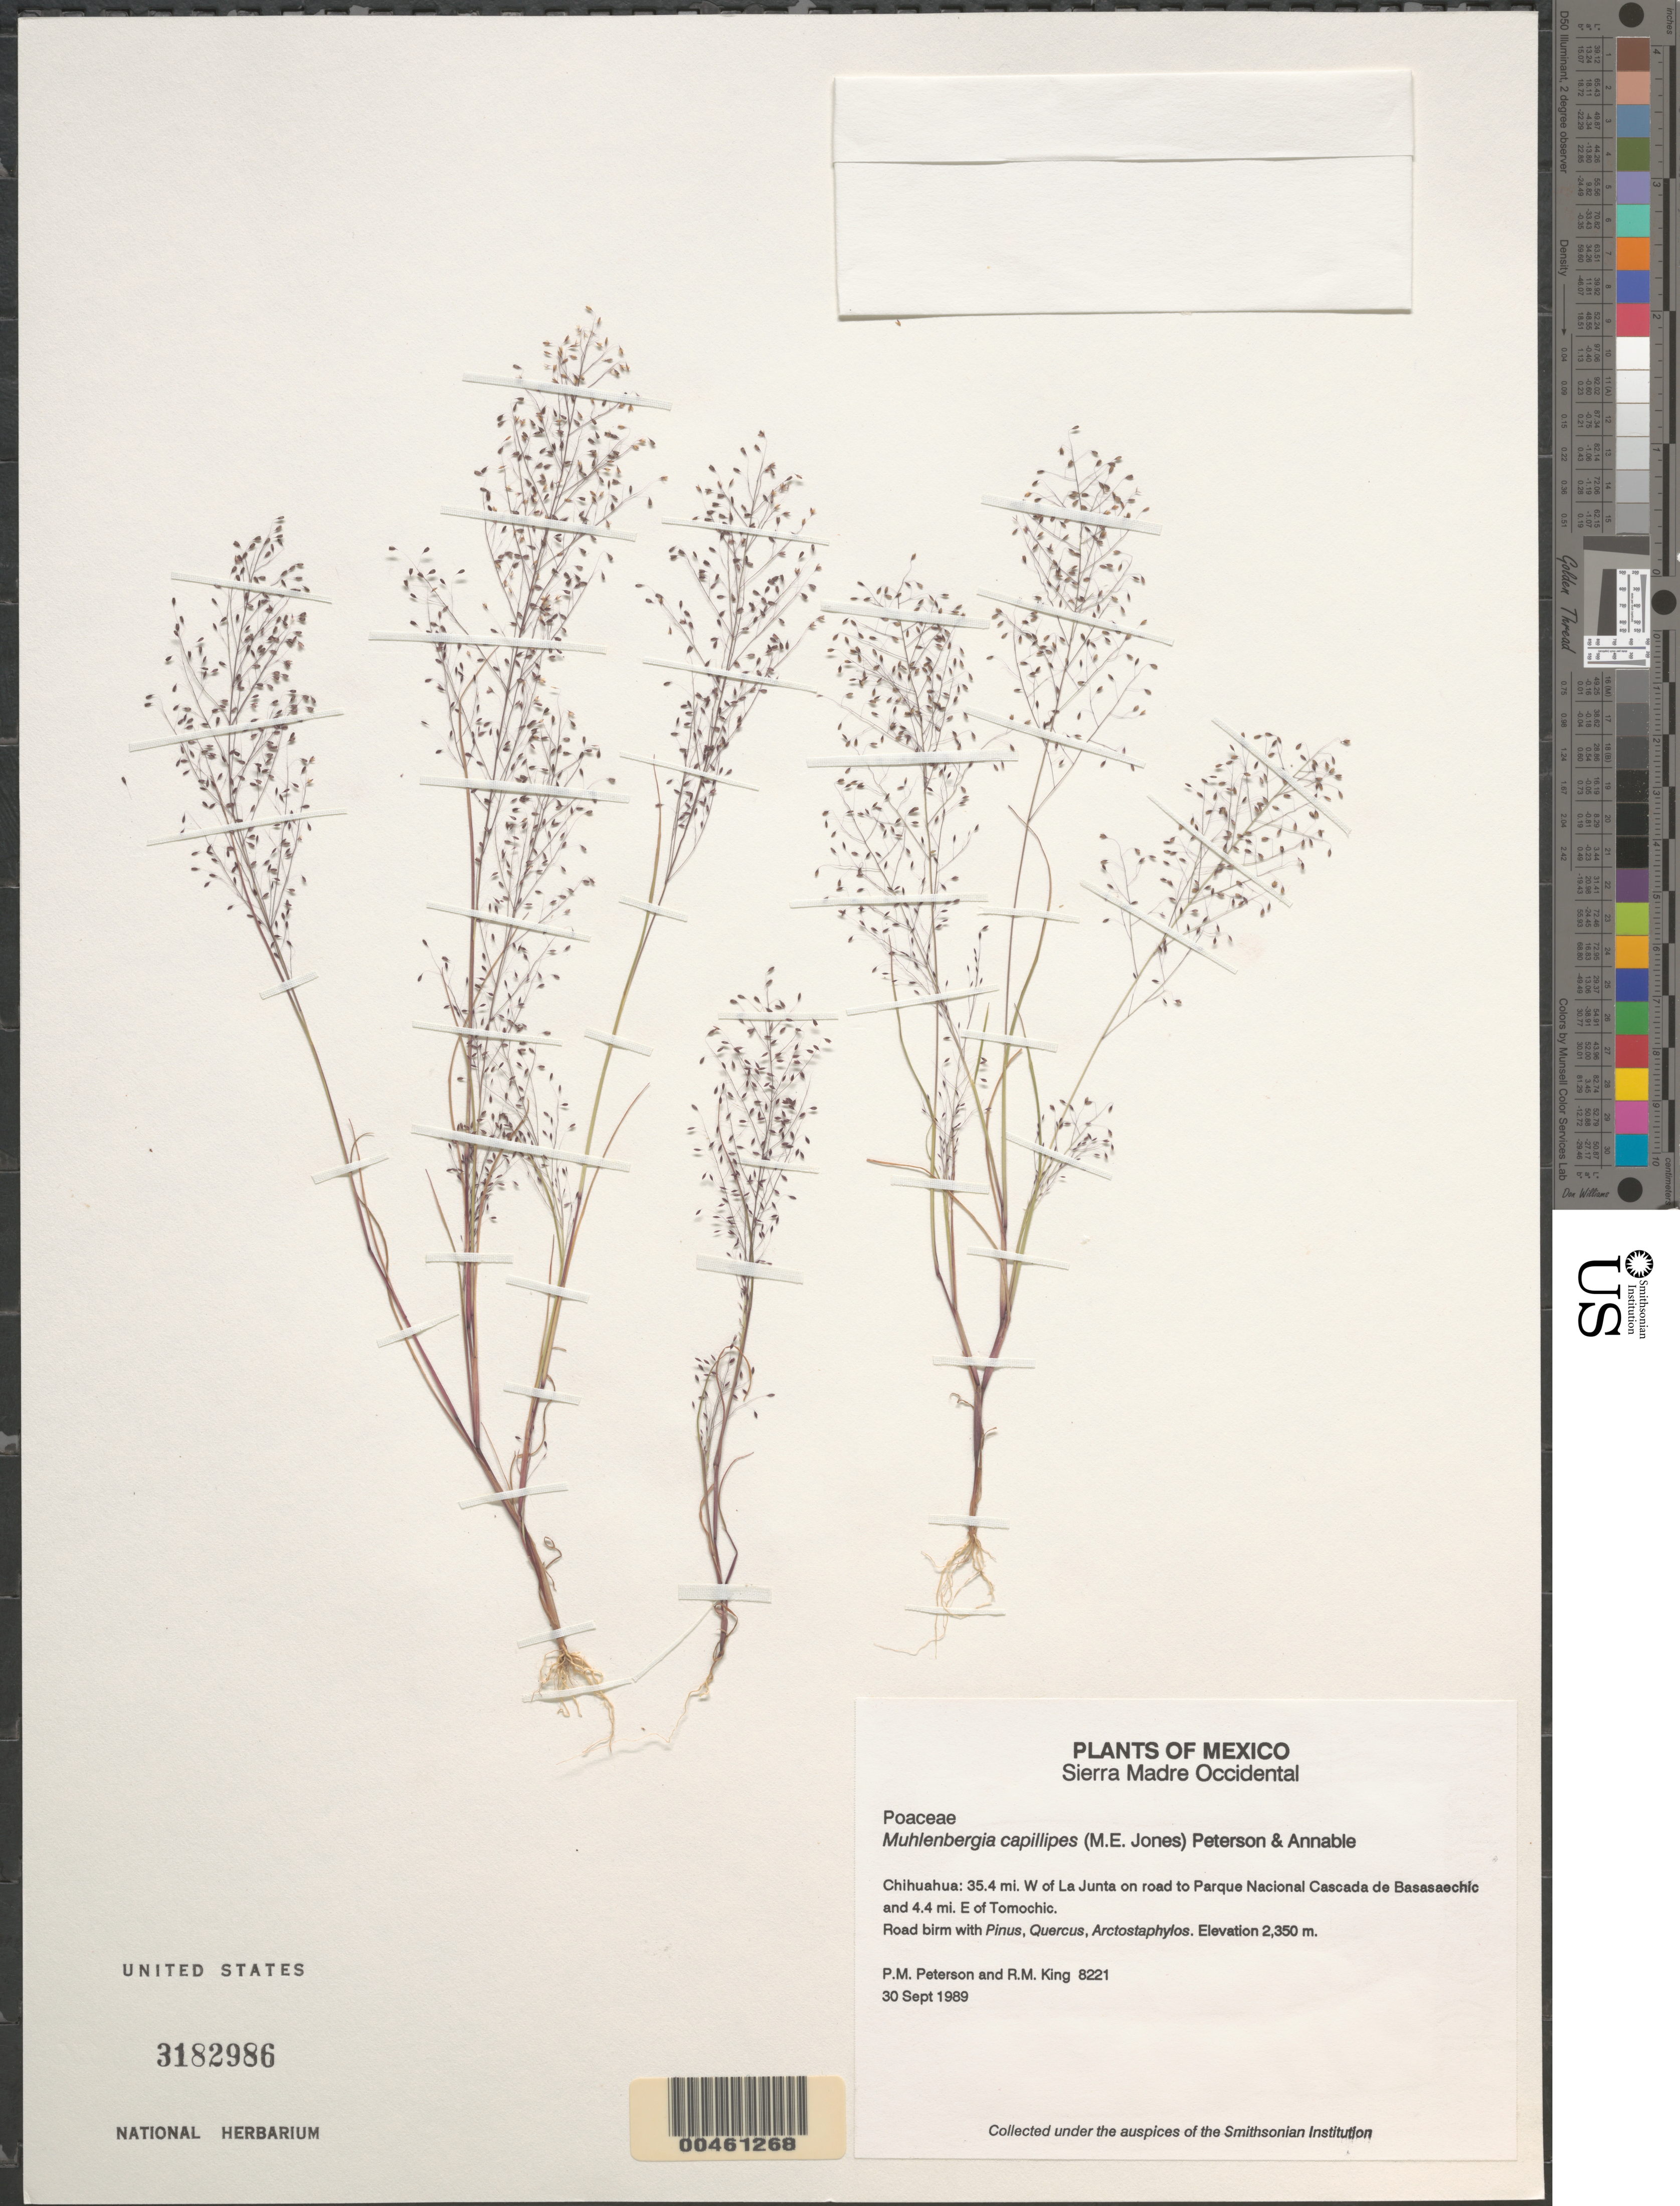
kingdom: Plantae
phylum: Tracheophyta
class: Liliopsida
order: Poales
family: Poaceae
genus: Muhlenbergia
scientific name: Muhlenbergia capillipes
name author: (M.E. Jones) P.M. Peterson & Annable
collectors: P. M. Peterson & R. M. King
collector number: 08221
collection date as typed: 30 Sep 1989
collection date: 1989-09-30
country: Mexico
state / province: Chihuahua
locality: Sierra Madre Occidental, 35.4 mi. W of La Junta on road to Parque Nacional Cascada de Basasaechic and 4.4 mi. E of Tomochic.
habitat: Road birm with Pinus, Quercus, Arctostaphylos.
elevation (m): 2350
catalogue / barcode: US 3182986